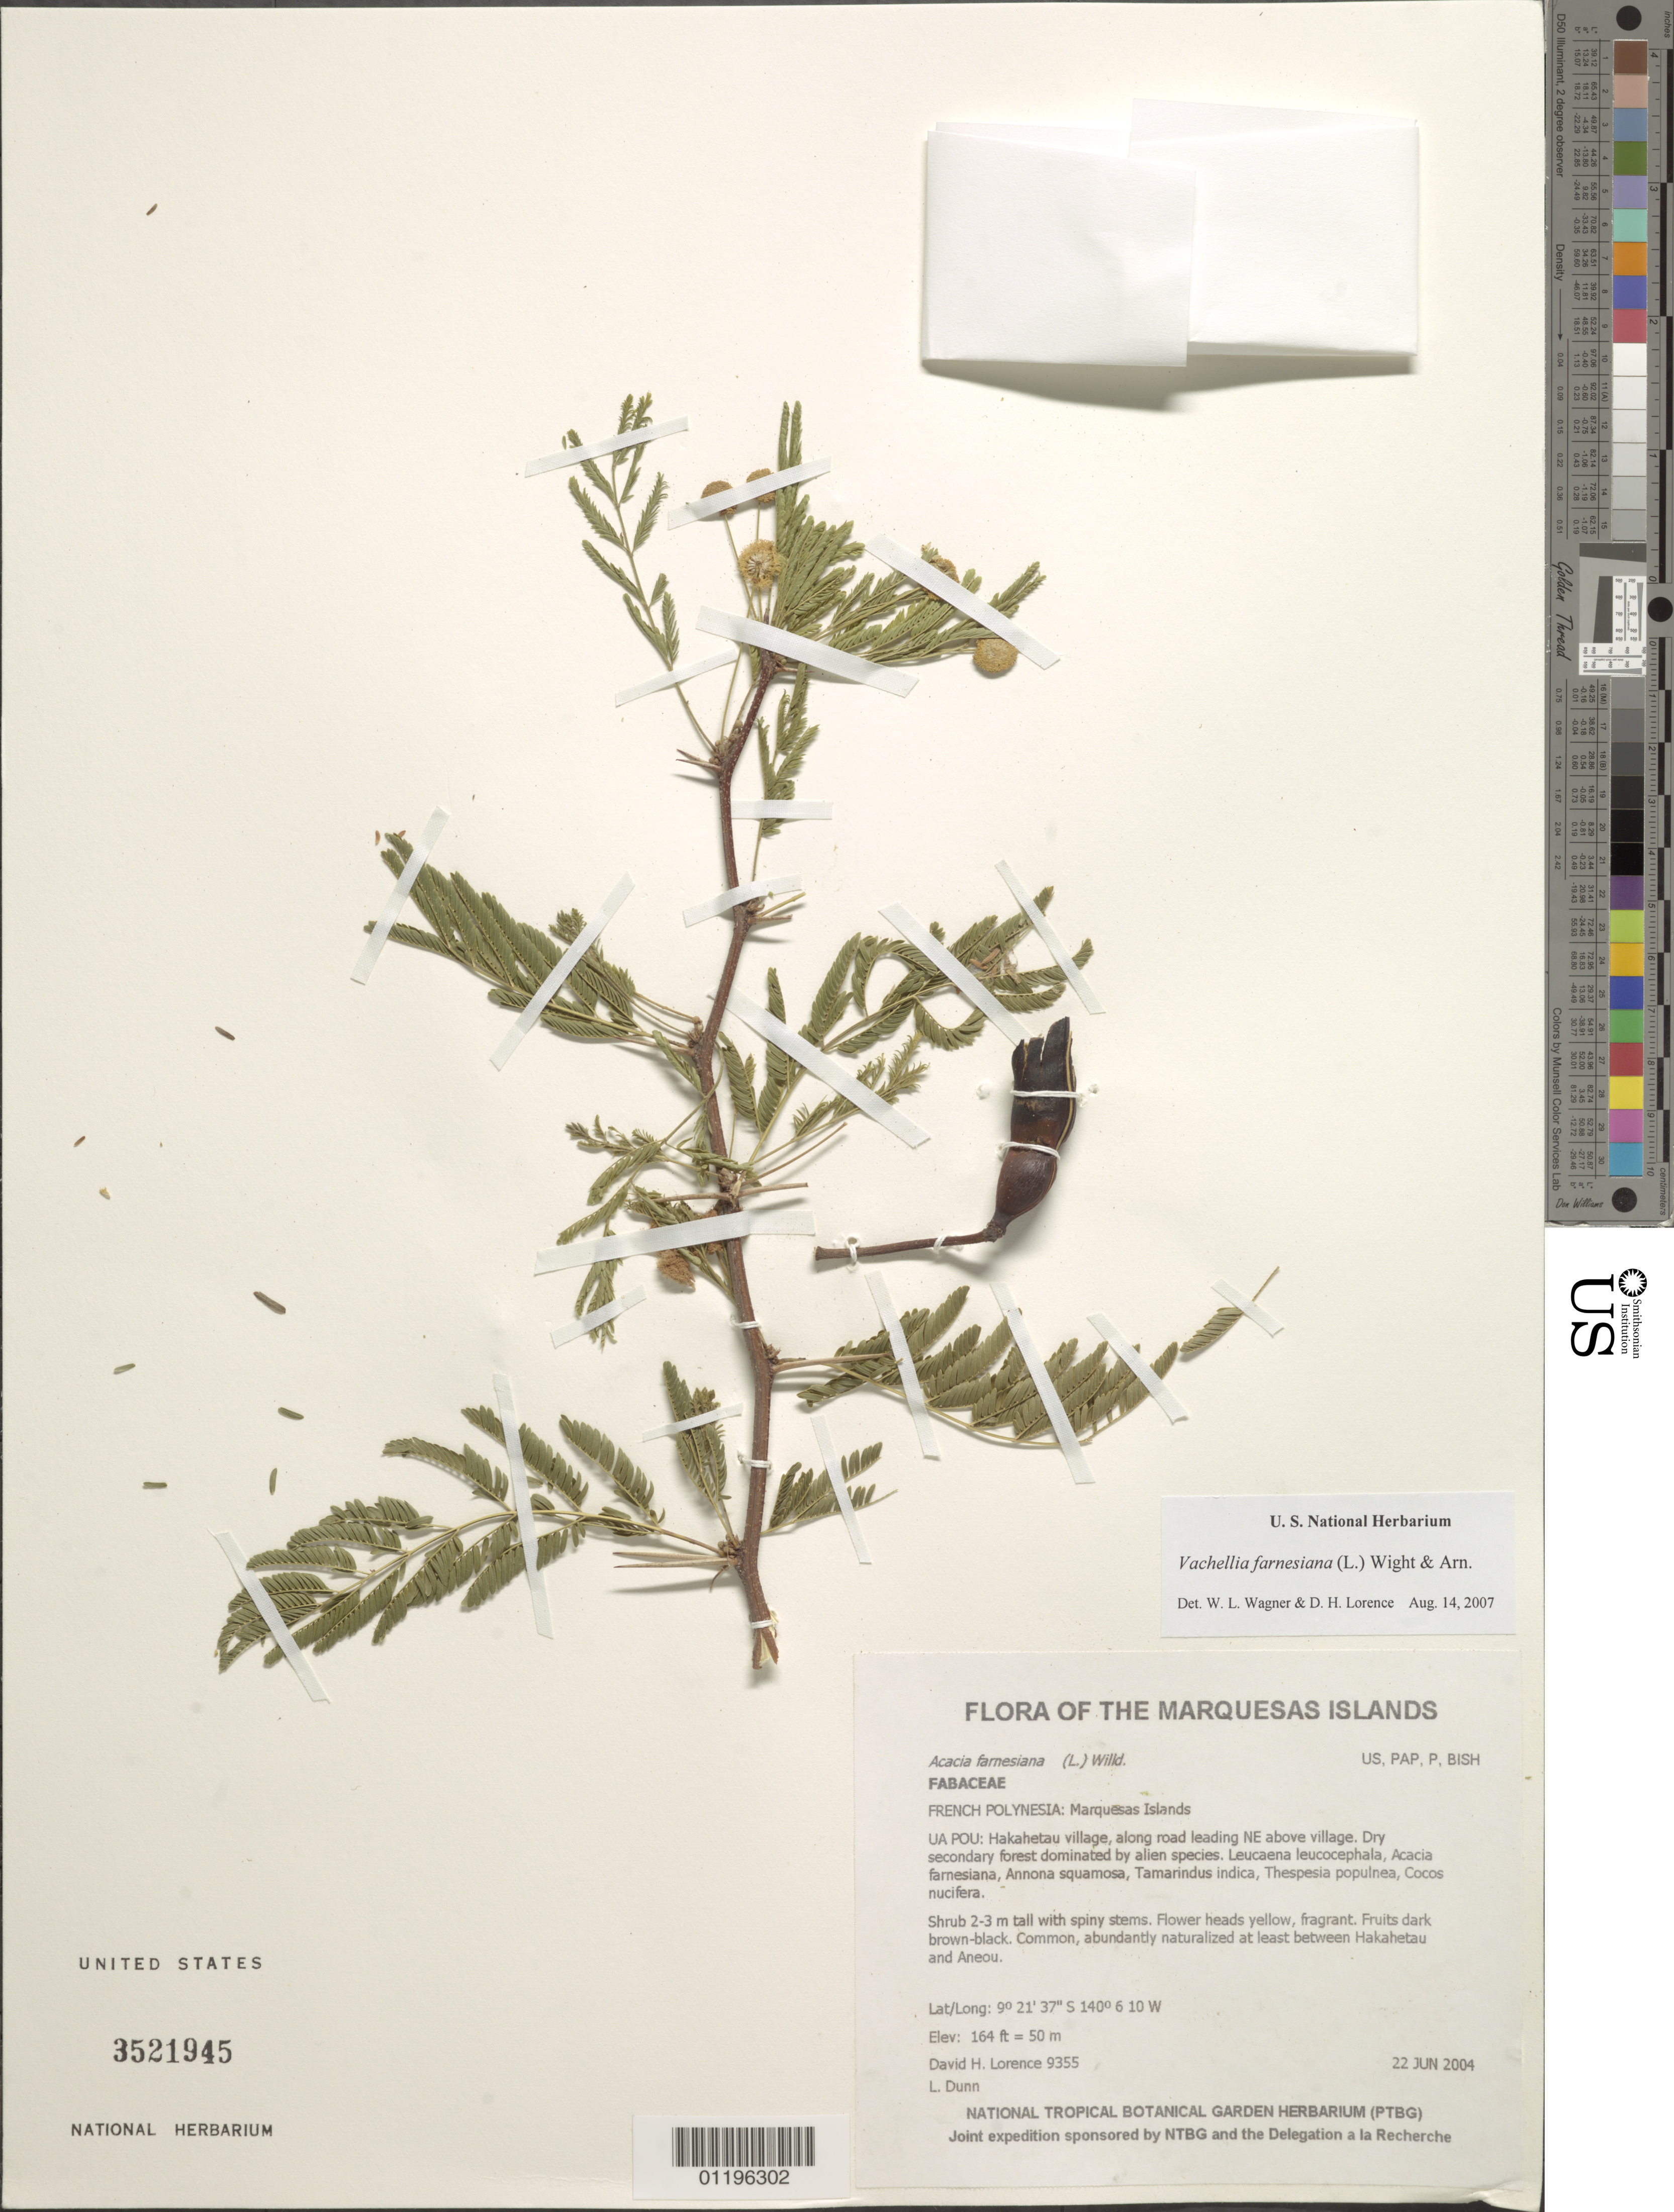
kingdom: Plantae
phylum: Tracheophyta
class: Magnoliopsida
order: Fabales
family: Fabaceae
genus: Vachellia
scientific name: Vachellia farnesiana var. farnesiana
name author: (L.) Wight & Arn.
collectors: D. Lorence & L. Dunn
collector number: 9355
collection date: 2004-06-22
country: French Polynesia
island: Ua Pou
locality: Hakahetau village, along road leading NE above village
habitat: Dry secondary forest dominated by alien species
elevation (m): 50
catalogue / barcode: US 3521945